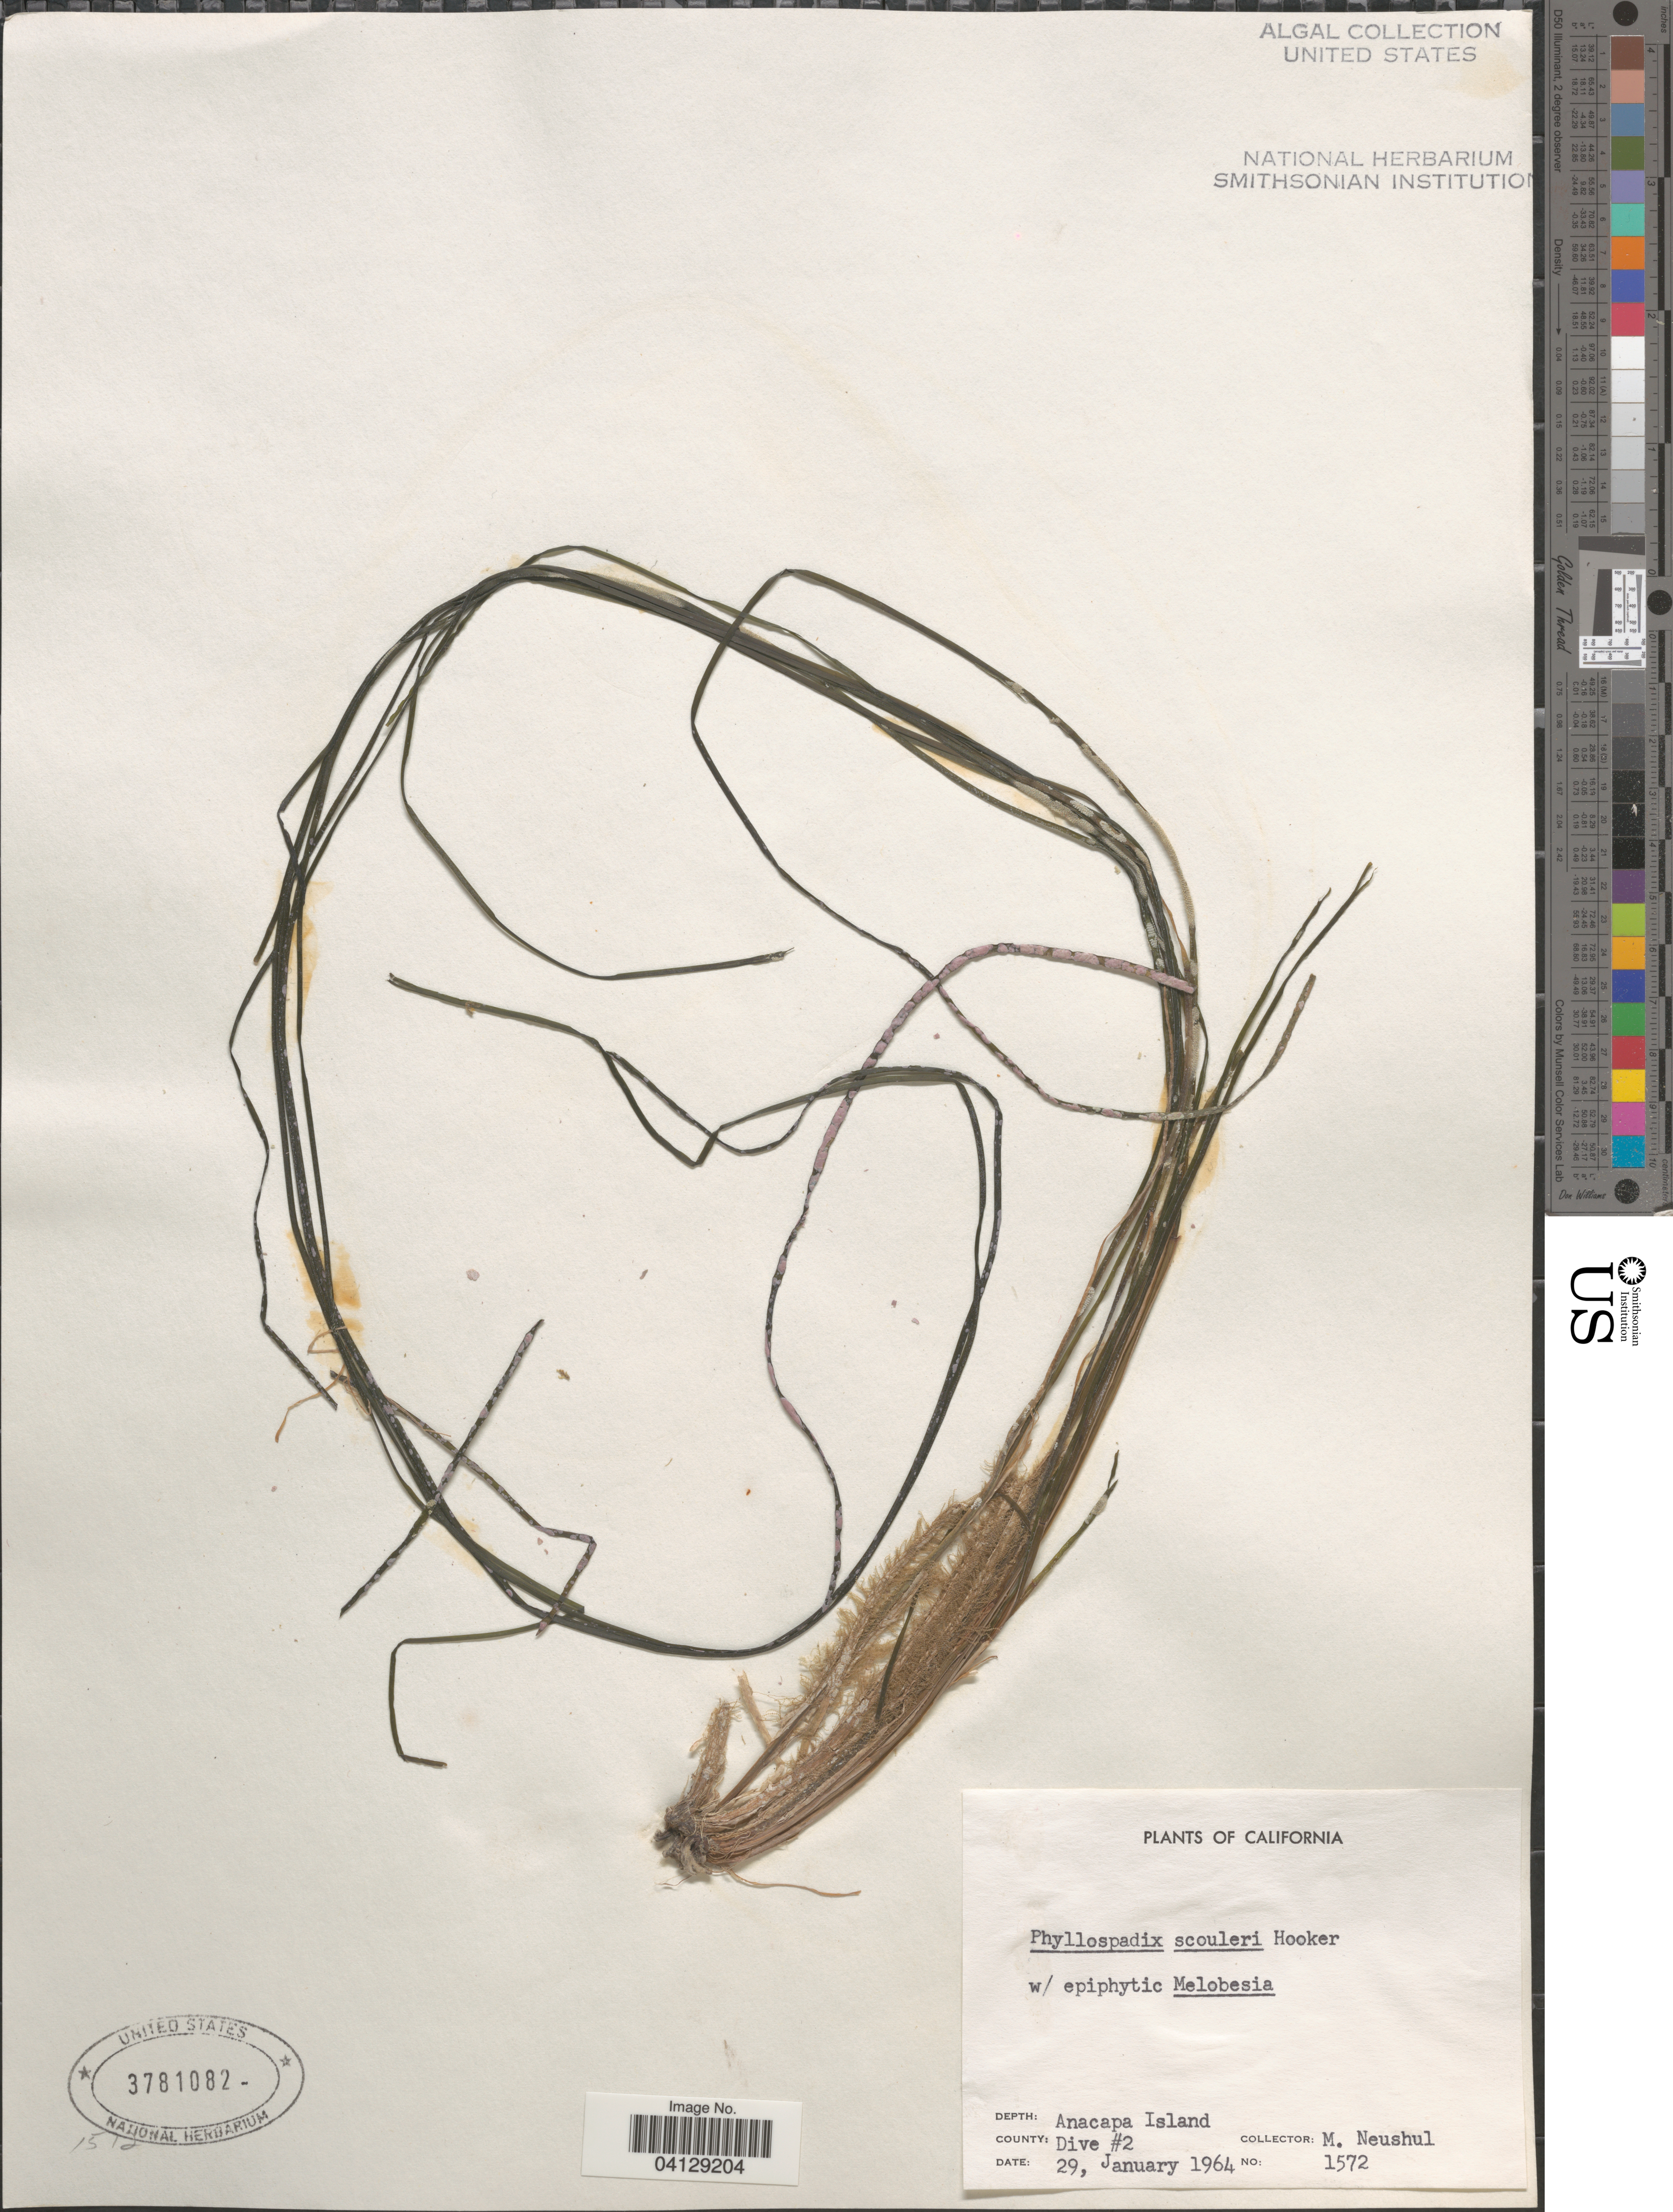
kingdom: Plantae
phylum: Tracheophyta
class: Liliopsida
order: Alismatales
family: Zosteraceae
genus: Phyllospadix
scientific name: Phyllospadix scouleri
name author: Hook.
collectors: M. Neushul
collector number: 1572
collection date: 1964-01-29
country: United States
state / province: California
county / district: Ventura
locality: Anacapa Island. County: Dive #2.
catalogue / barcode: US 3781082